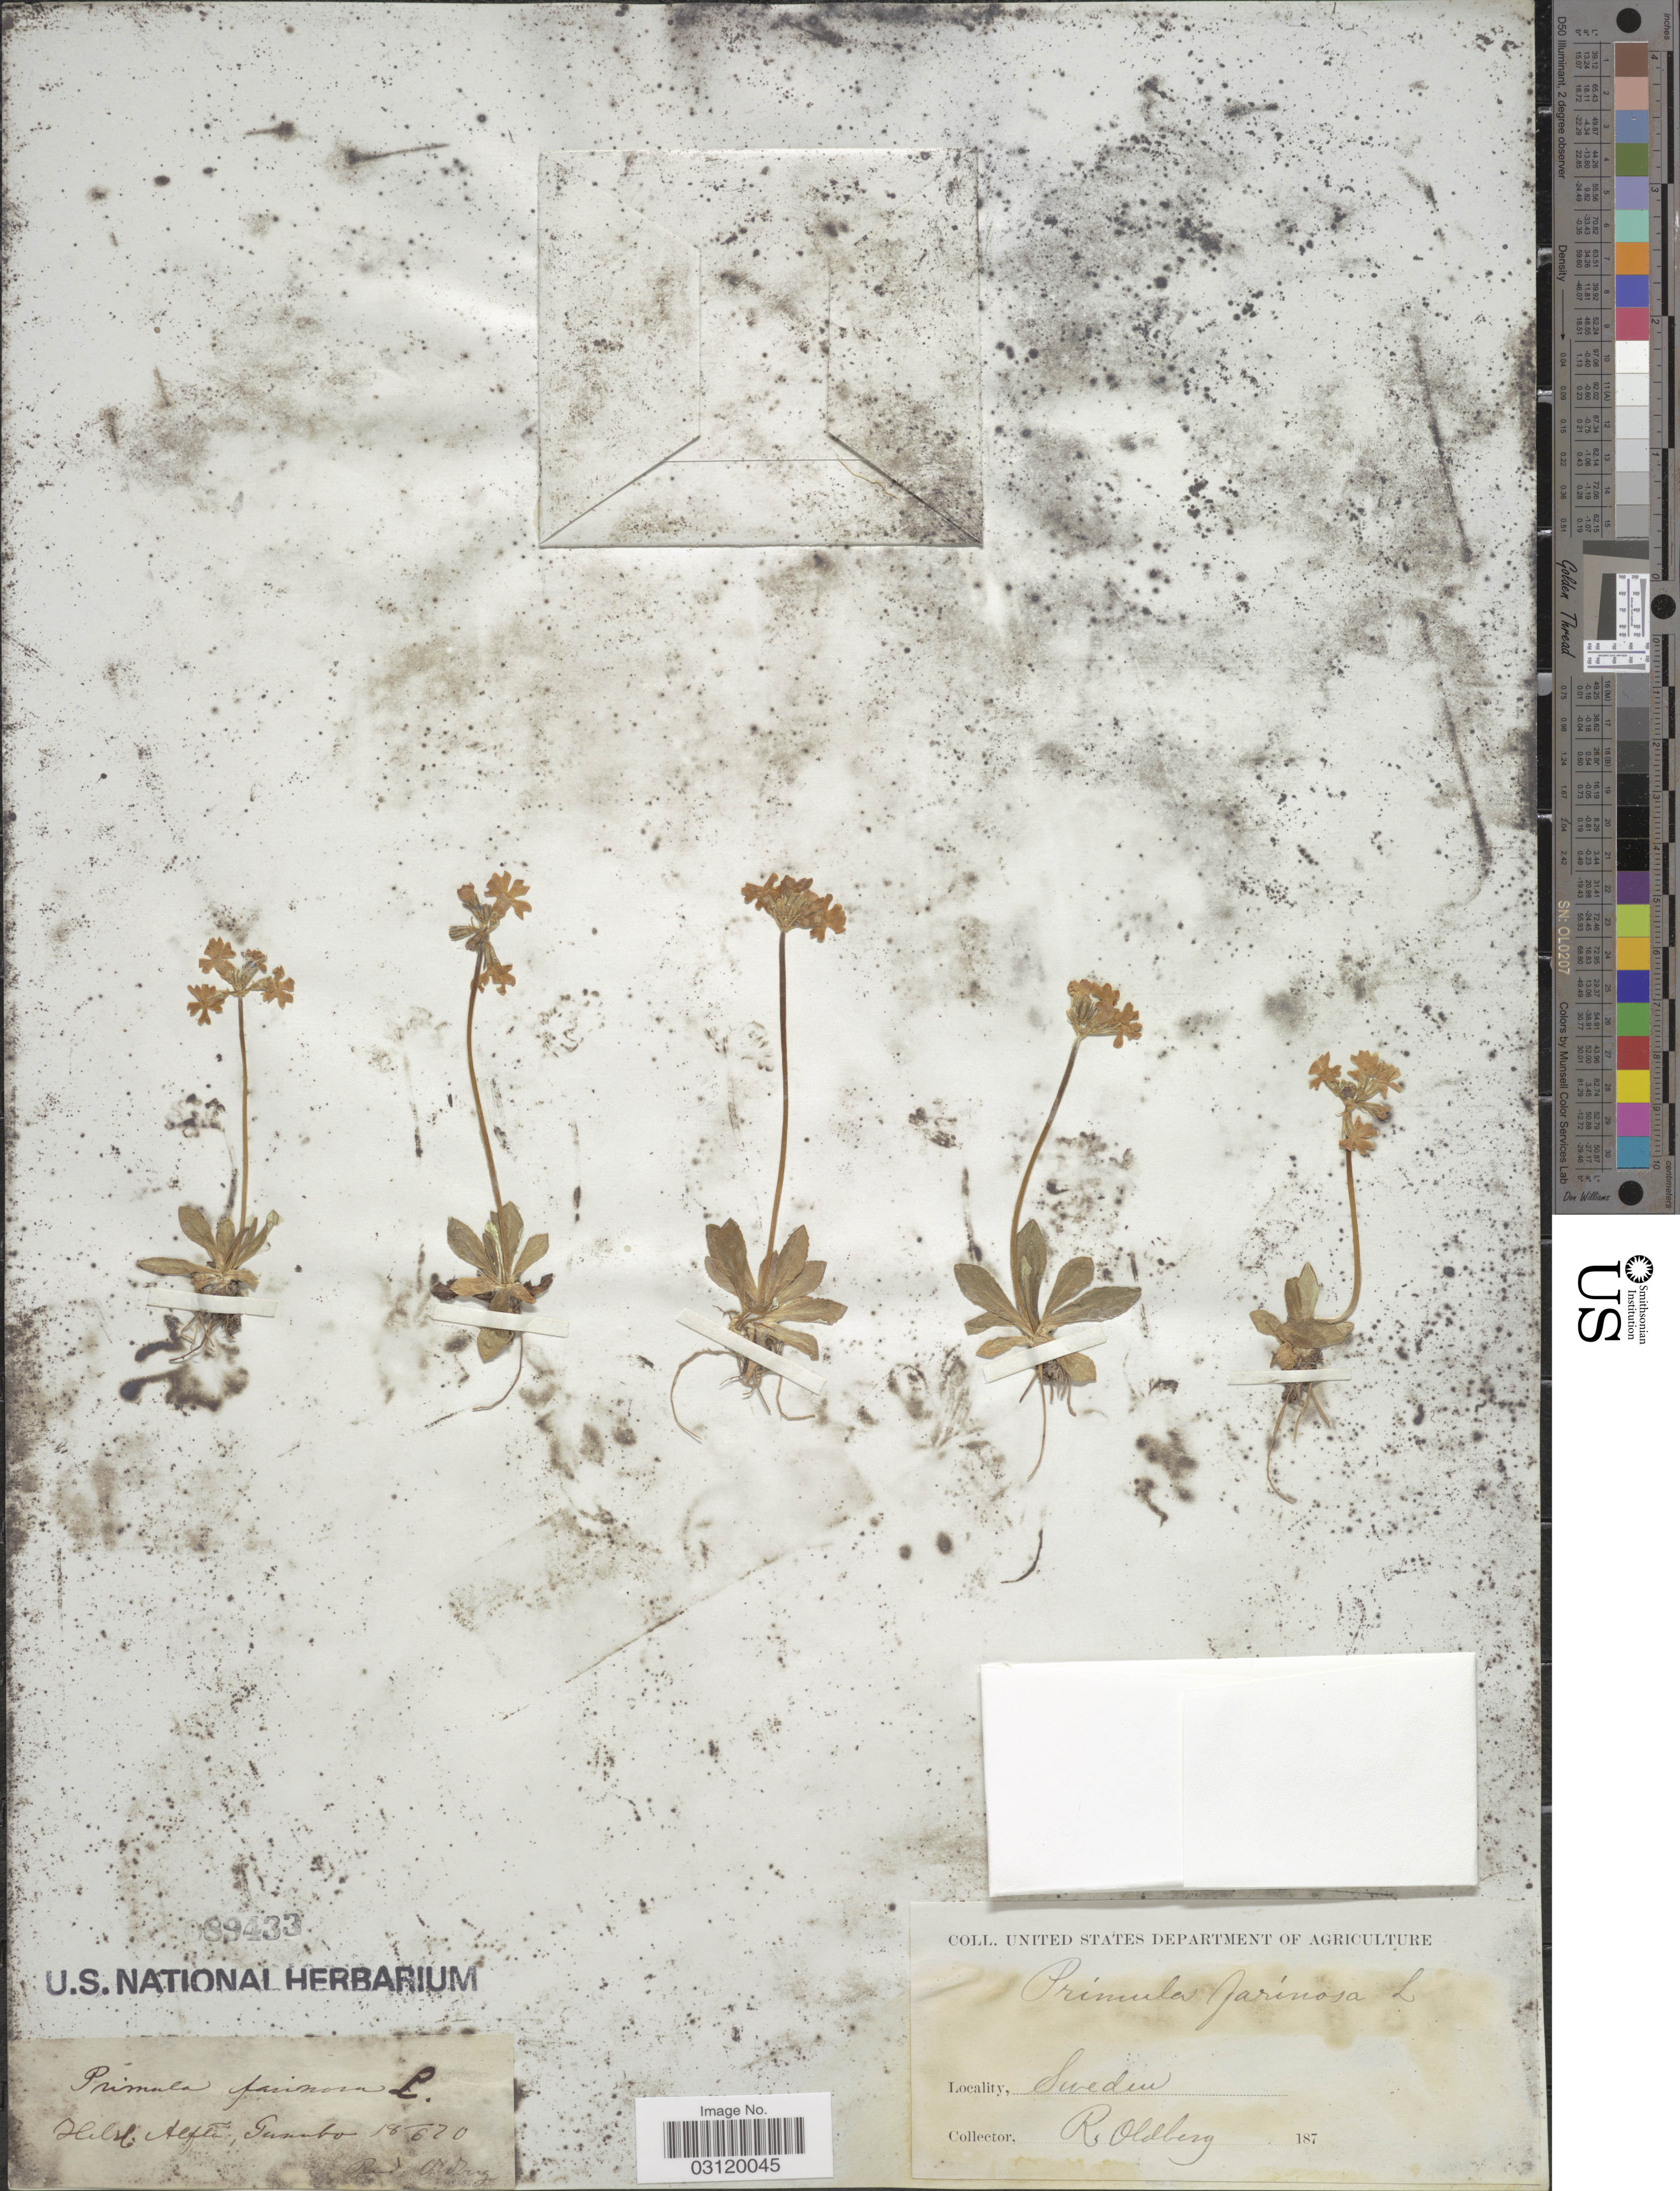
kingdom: Plantae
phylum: Tracheophyta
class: Magnoliopsida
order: Ericales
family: Primulaceae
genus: Primula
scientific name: Primula farinosa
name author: L.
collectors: R. Oldberg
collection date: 1870-06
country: Sweden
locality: Helsl. Alfta, Tunnbo. [interpreted]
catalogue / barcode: US 89433